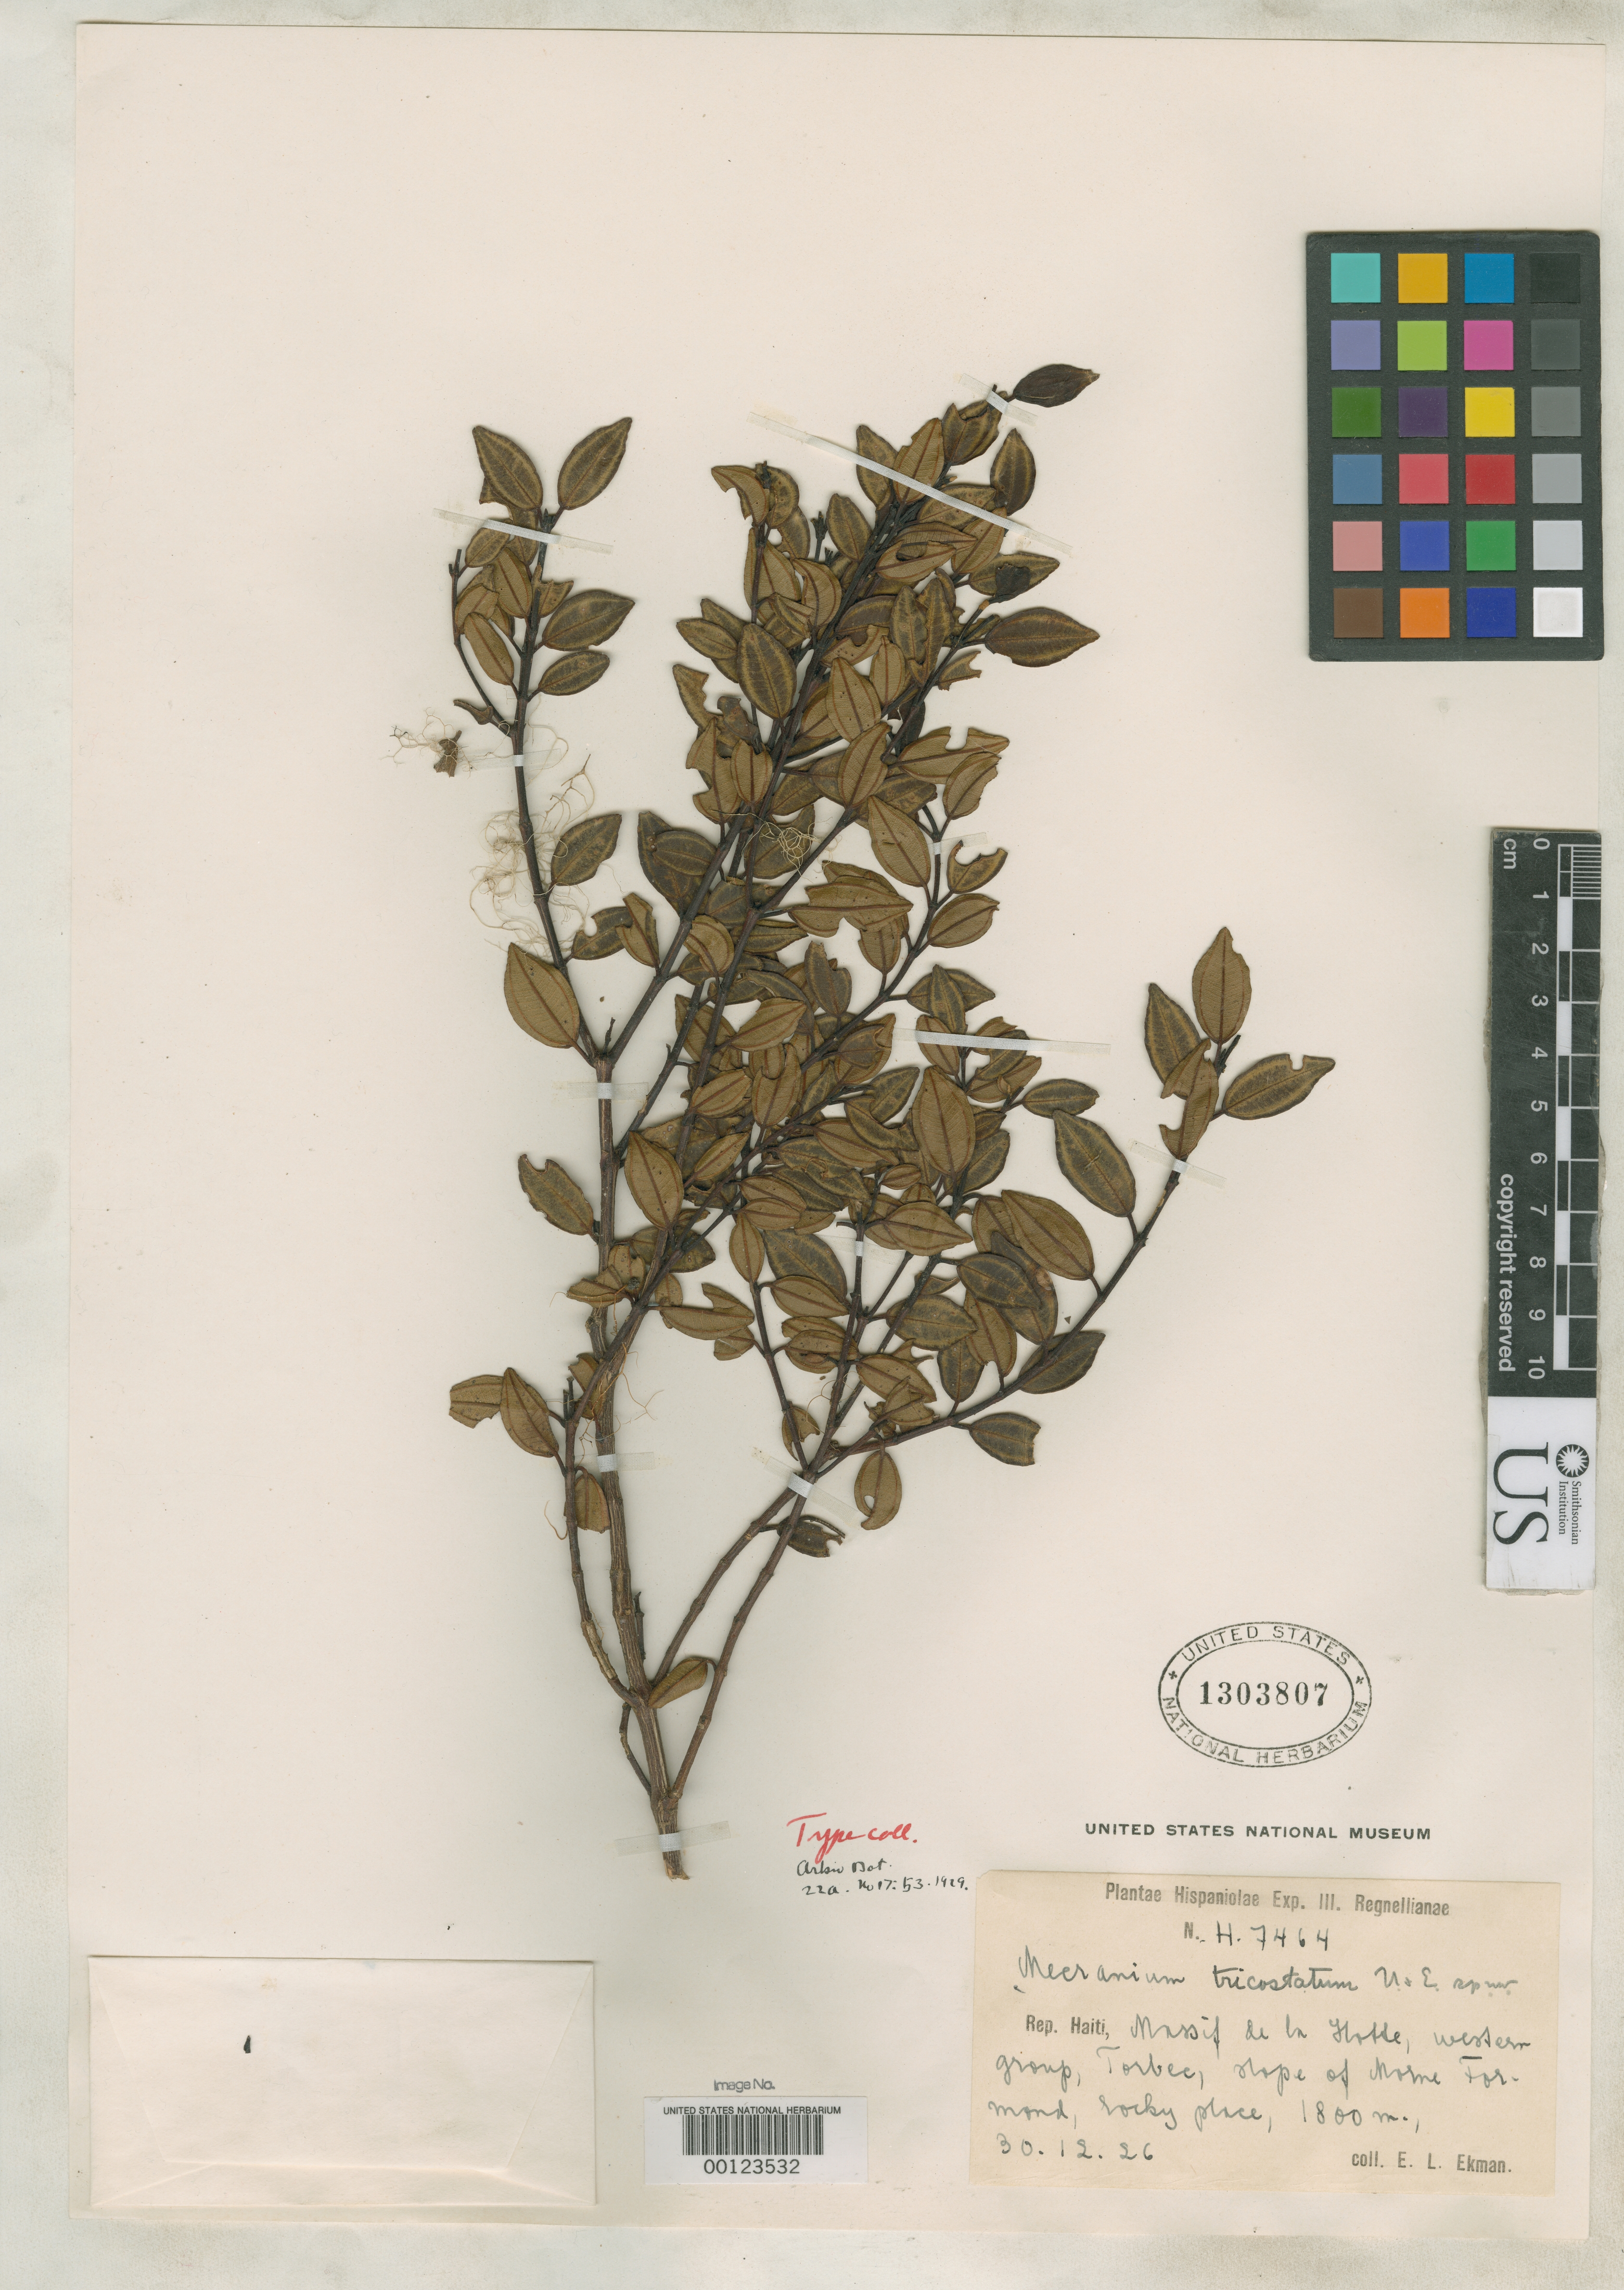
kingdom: Plantae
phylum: Tracheophyta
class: Magnoliopsida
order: Myrtales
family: Melastomataceae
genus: Mecranium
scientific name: Mecranium tricostatum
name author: Urb. & Ekman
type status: Isotype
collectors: E. L. Ekman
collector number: H 7464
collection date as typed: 30 Dec 1926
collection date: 1926-12-30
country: Haiti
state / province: Sud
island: Hispaniola Island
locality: Massif de la Hotte in parte occidental prope Torbec, Morne Formon.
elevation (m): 1800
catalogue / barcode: US 1303807